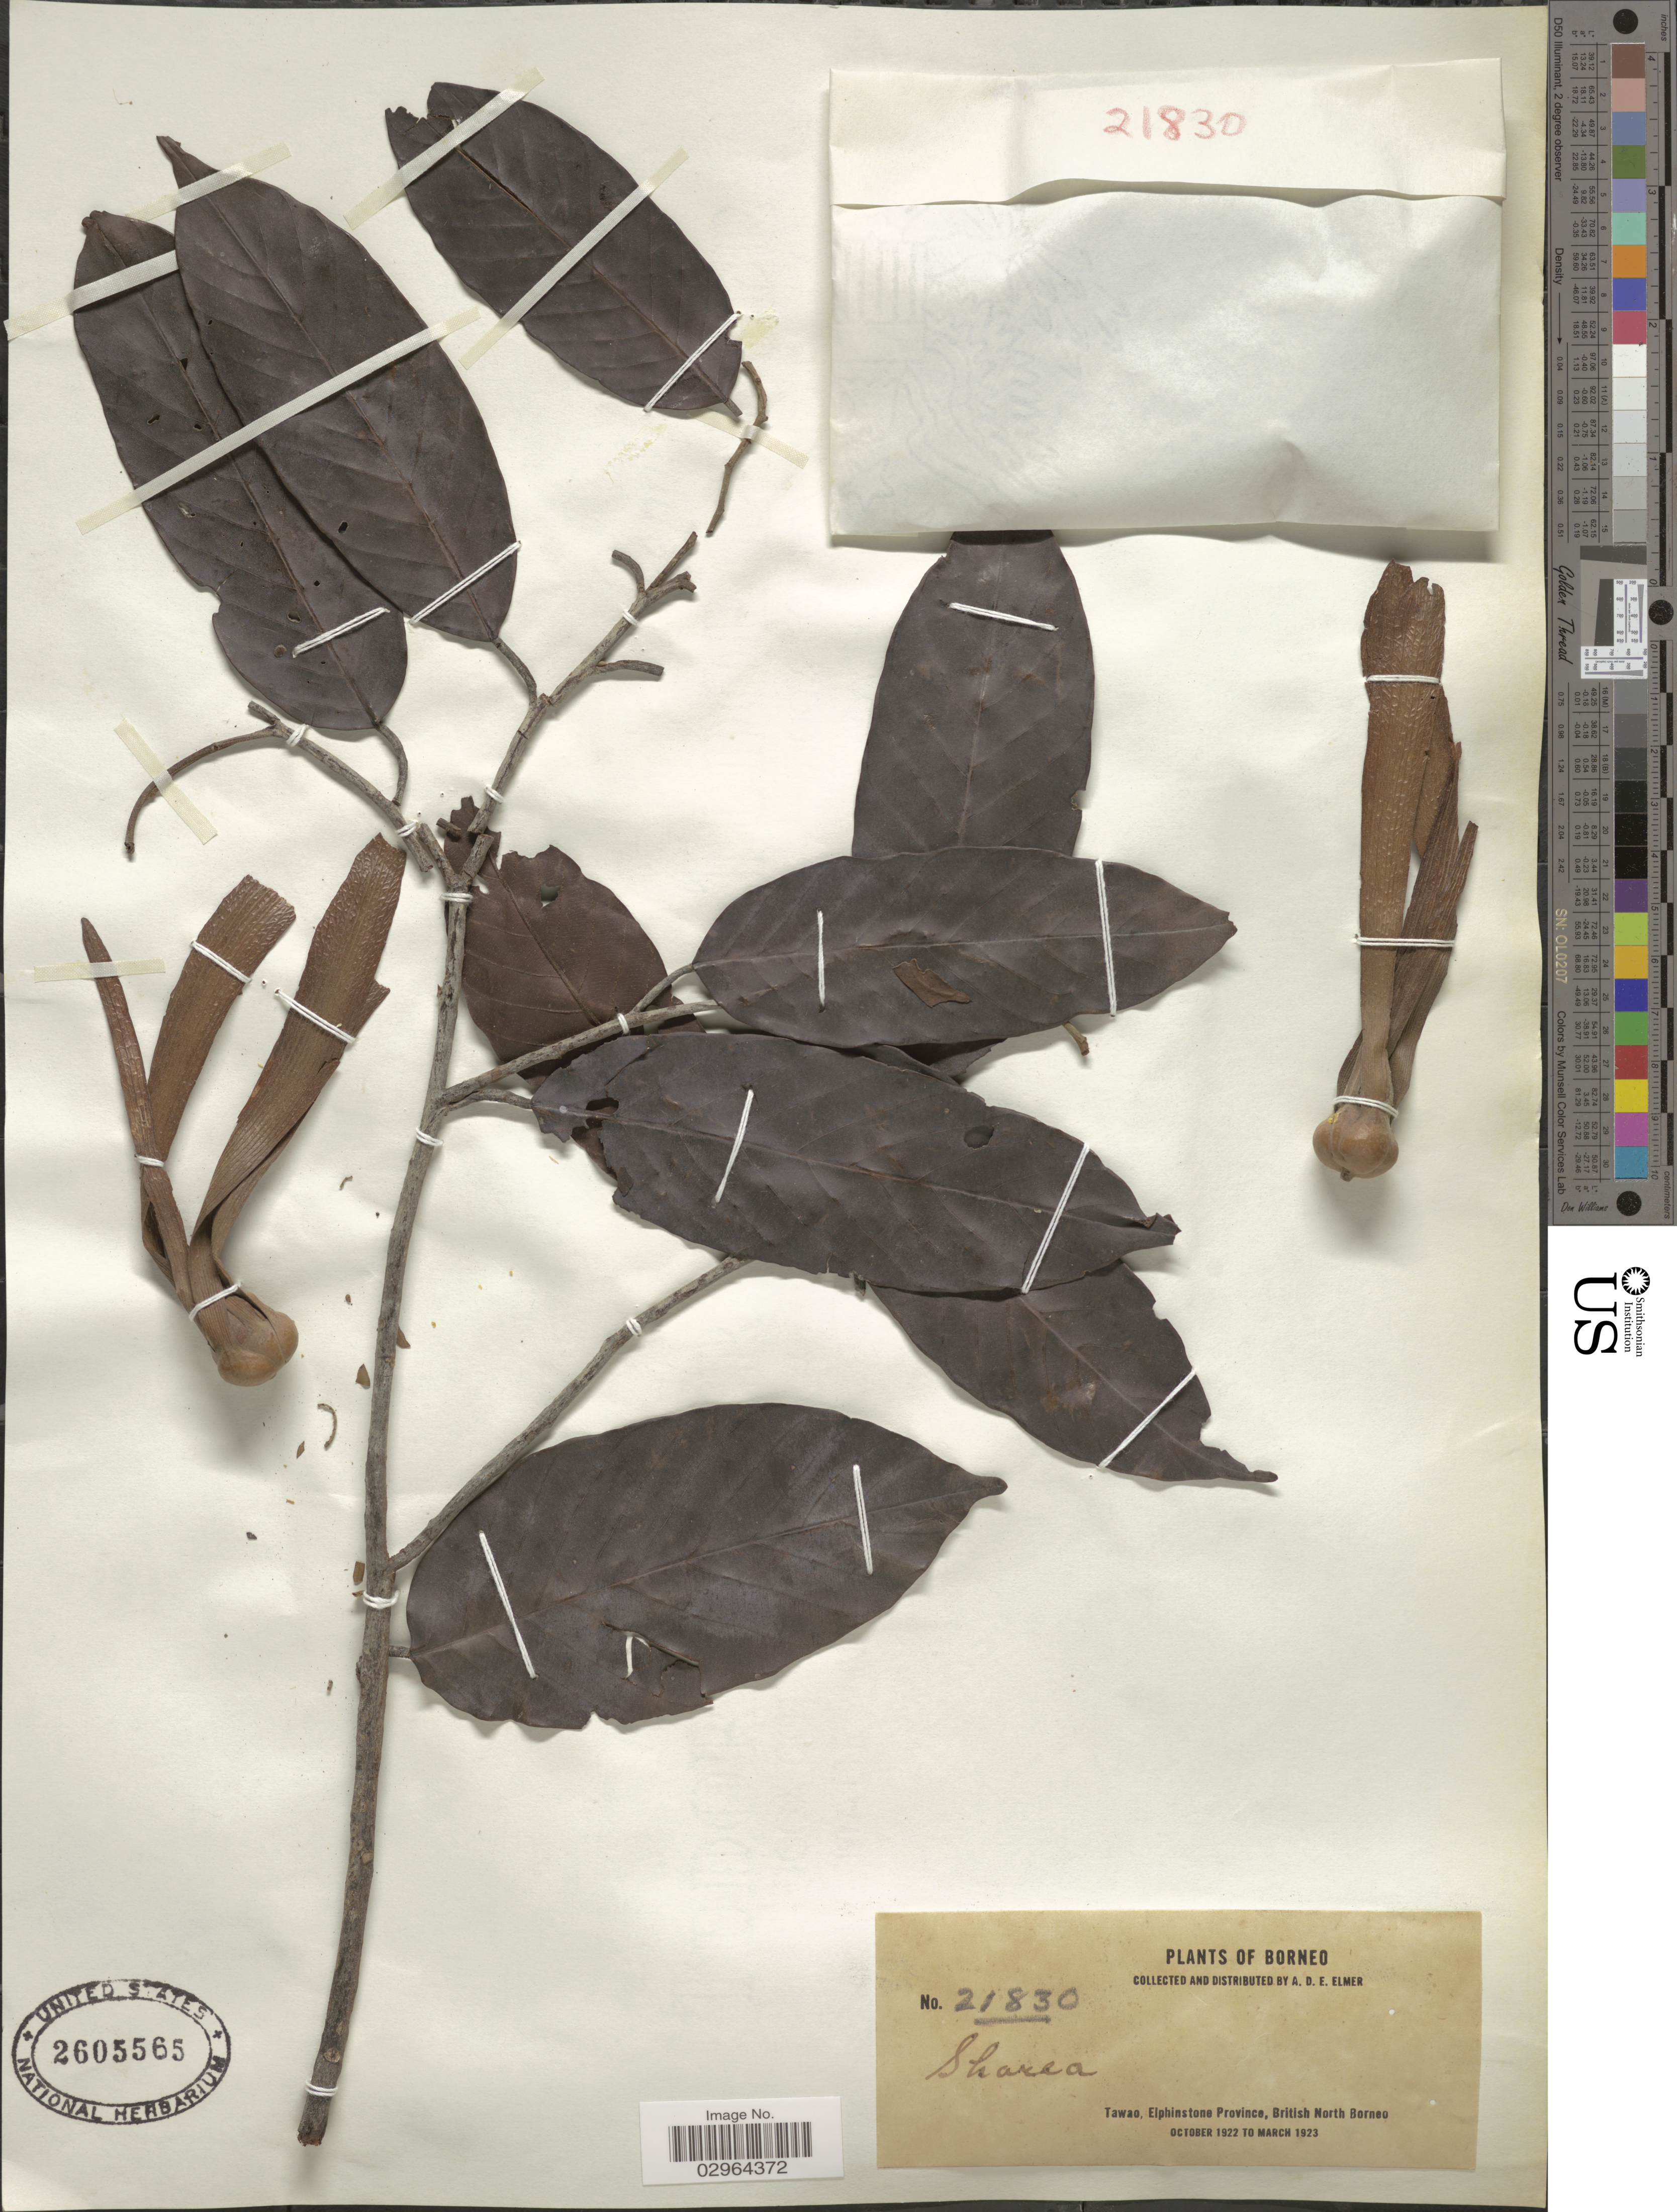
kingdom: Plantae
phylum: Tracheophyta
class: Magnoliopsida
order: Malvales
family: Dipterocarpaceae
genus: Rubroshorea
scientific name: Rubroshorea pauciflora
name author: (King) P.S. Ashton & J. Heck.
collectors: A. D. E. Elmer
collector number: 21830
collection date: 1922-10/1923-03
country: Malaysia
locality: Borneo. Tawao, Elphinstone Province, British North Borneo.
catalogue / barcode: US 2605565